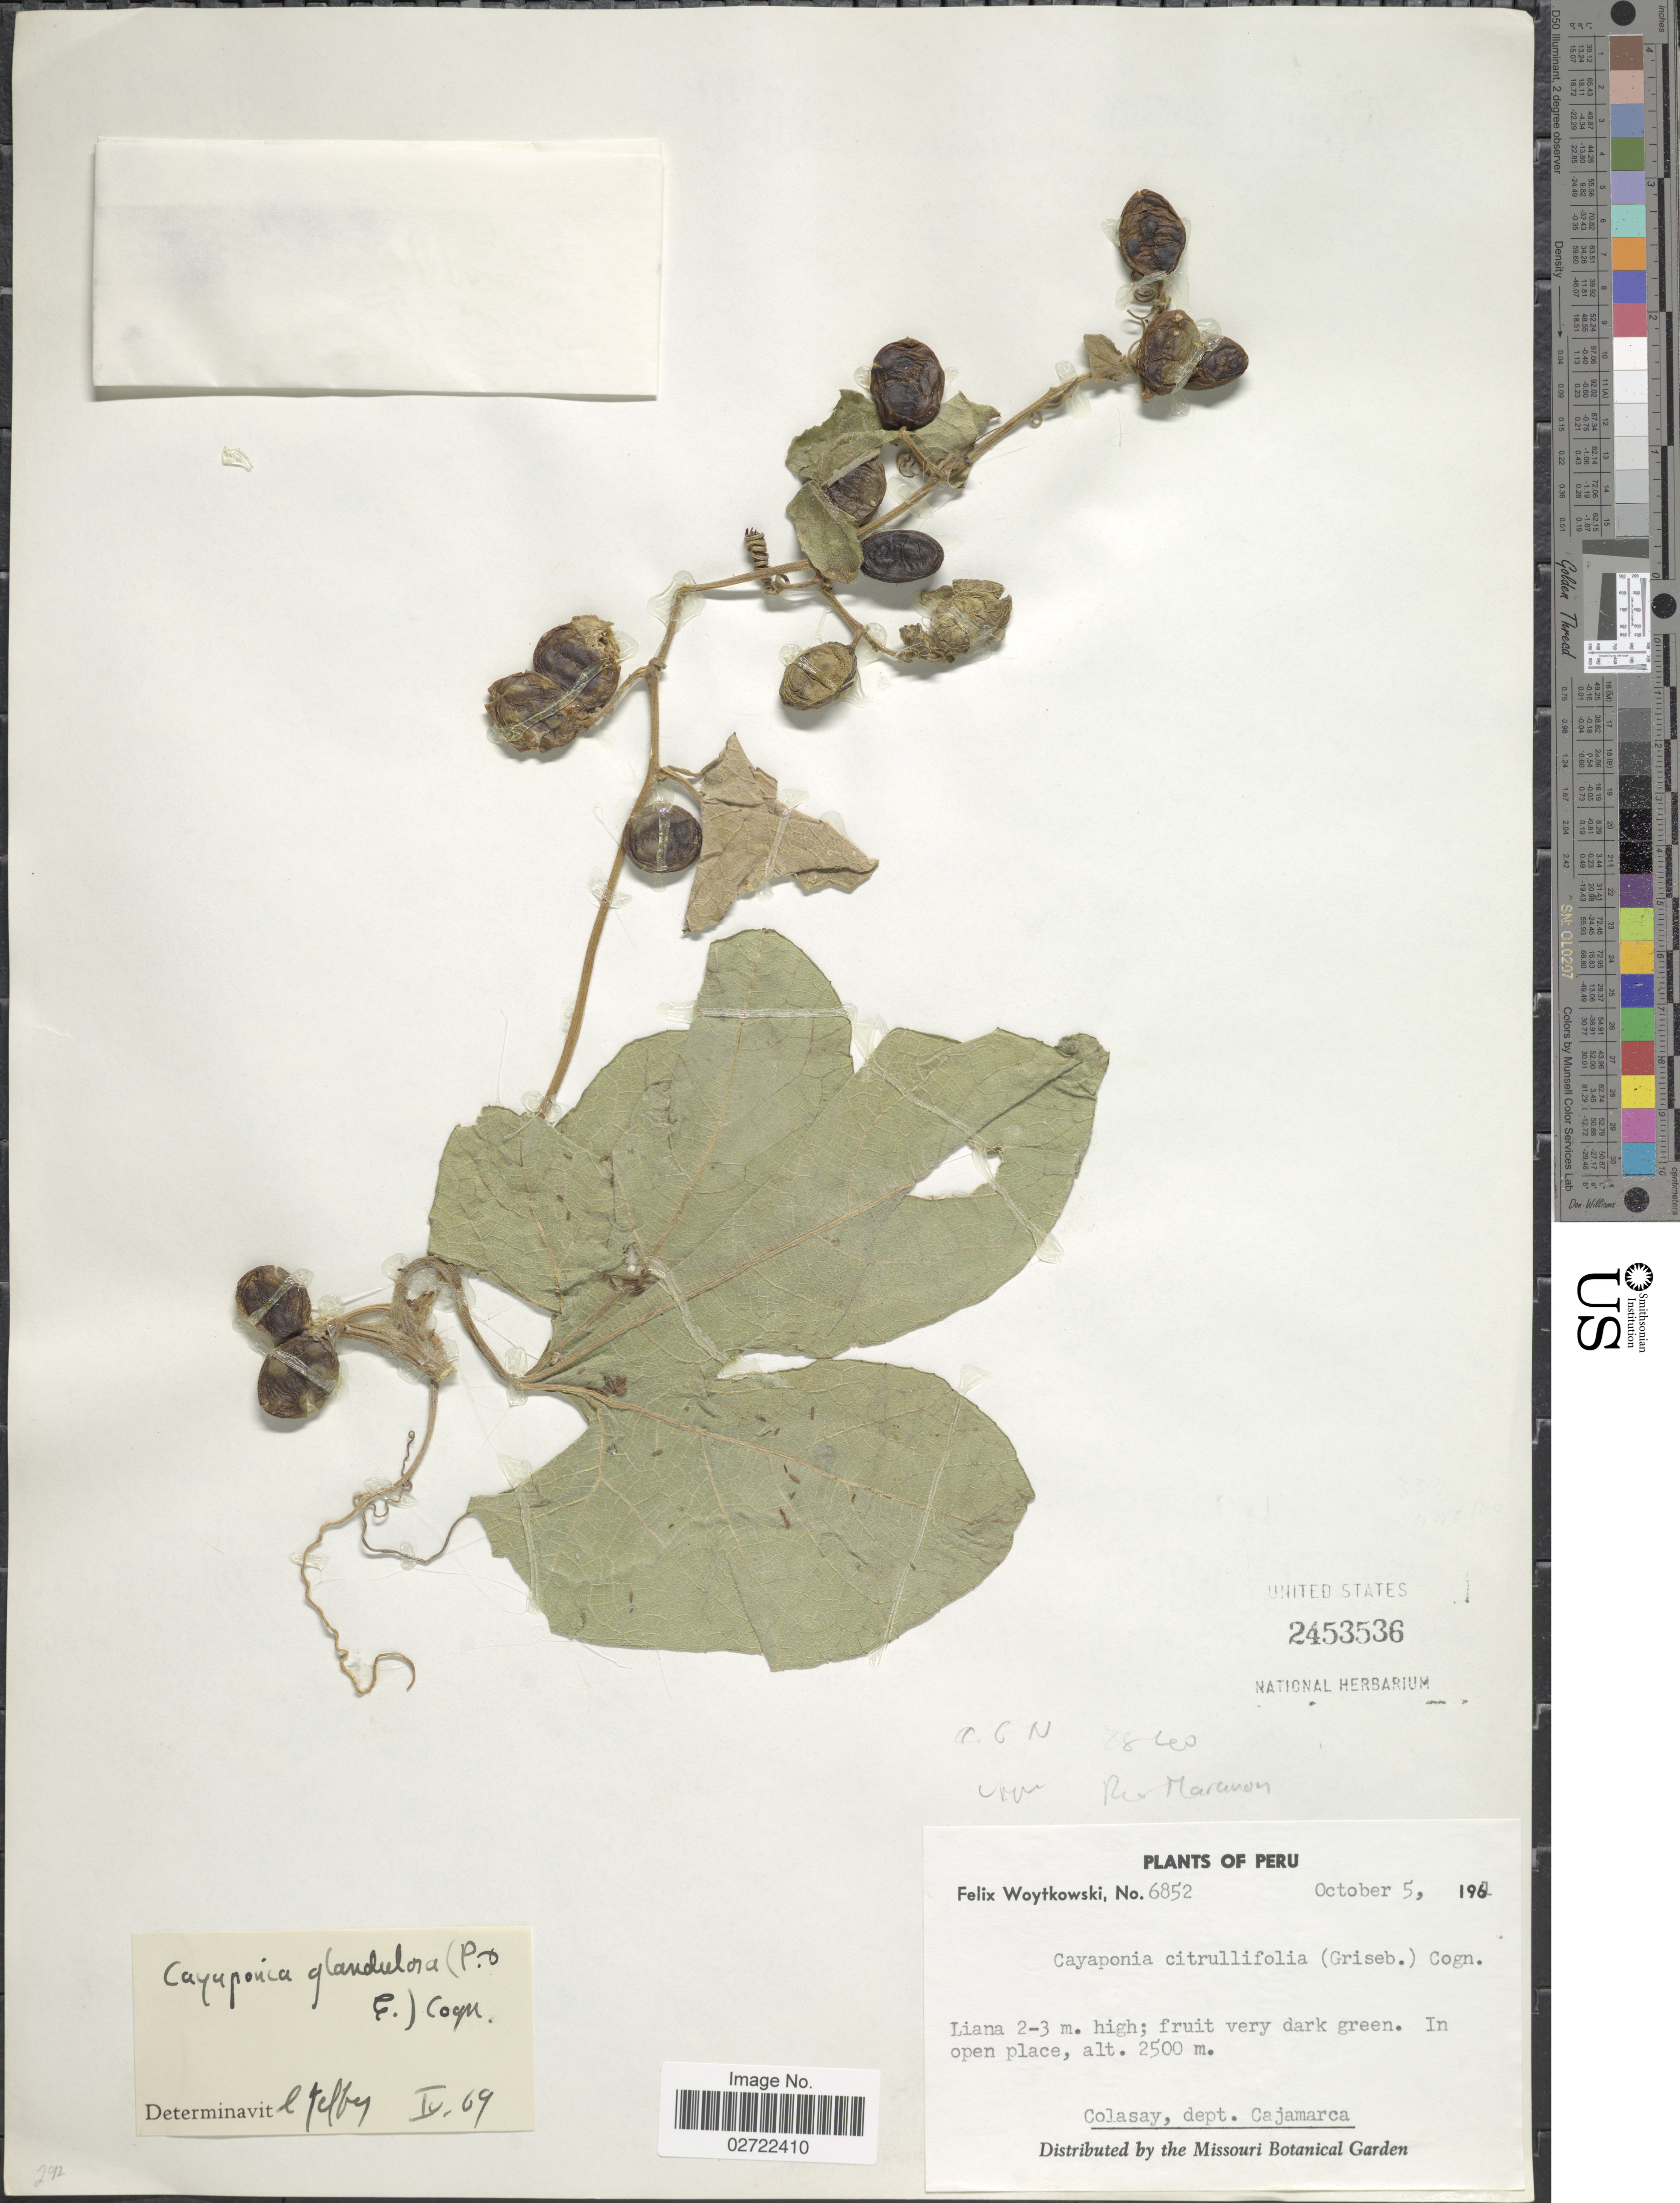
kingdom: Plantae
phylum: Tracheophyta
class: Magnoliopsida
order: Cucurbitales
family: Cucurbitaceae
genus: Cayaponia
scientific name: Cayaponia glandulosa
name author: (Poepp. & Endl.) Cogn.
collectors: F. Woytkowski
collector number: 6852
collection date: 1961-10-05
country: Peru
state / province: Cajamarca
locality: In open place. Colasay, dept. Cajamarca.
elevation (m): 2500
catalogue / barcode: US 2453536